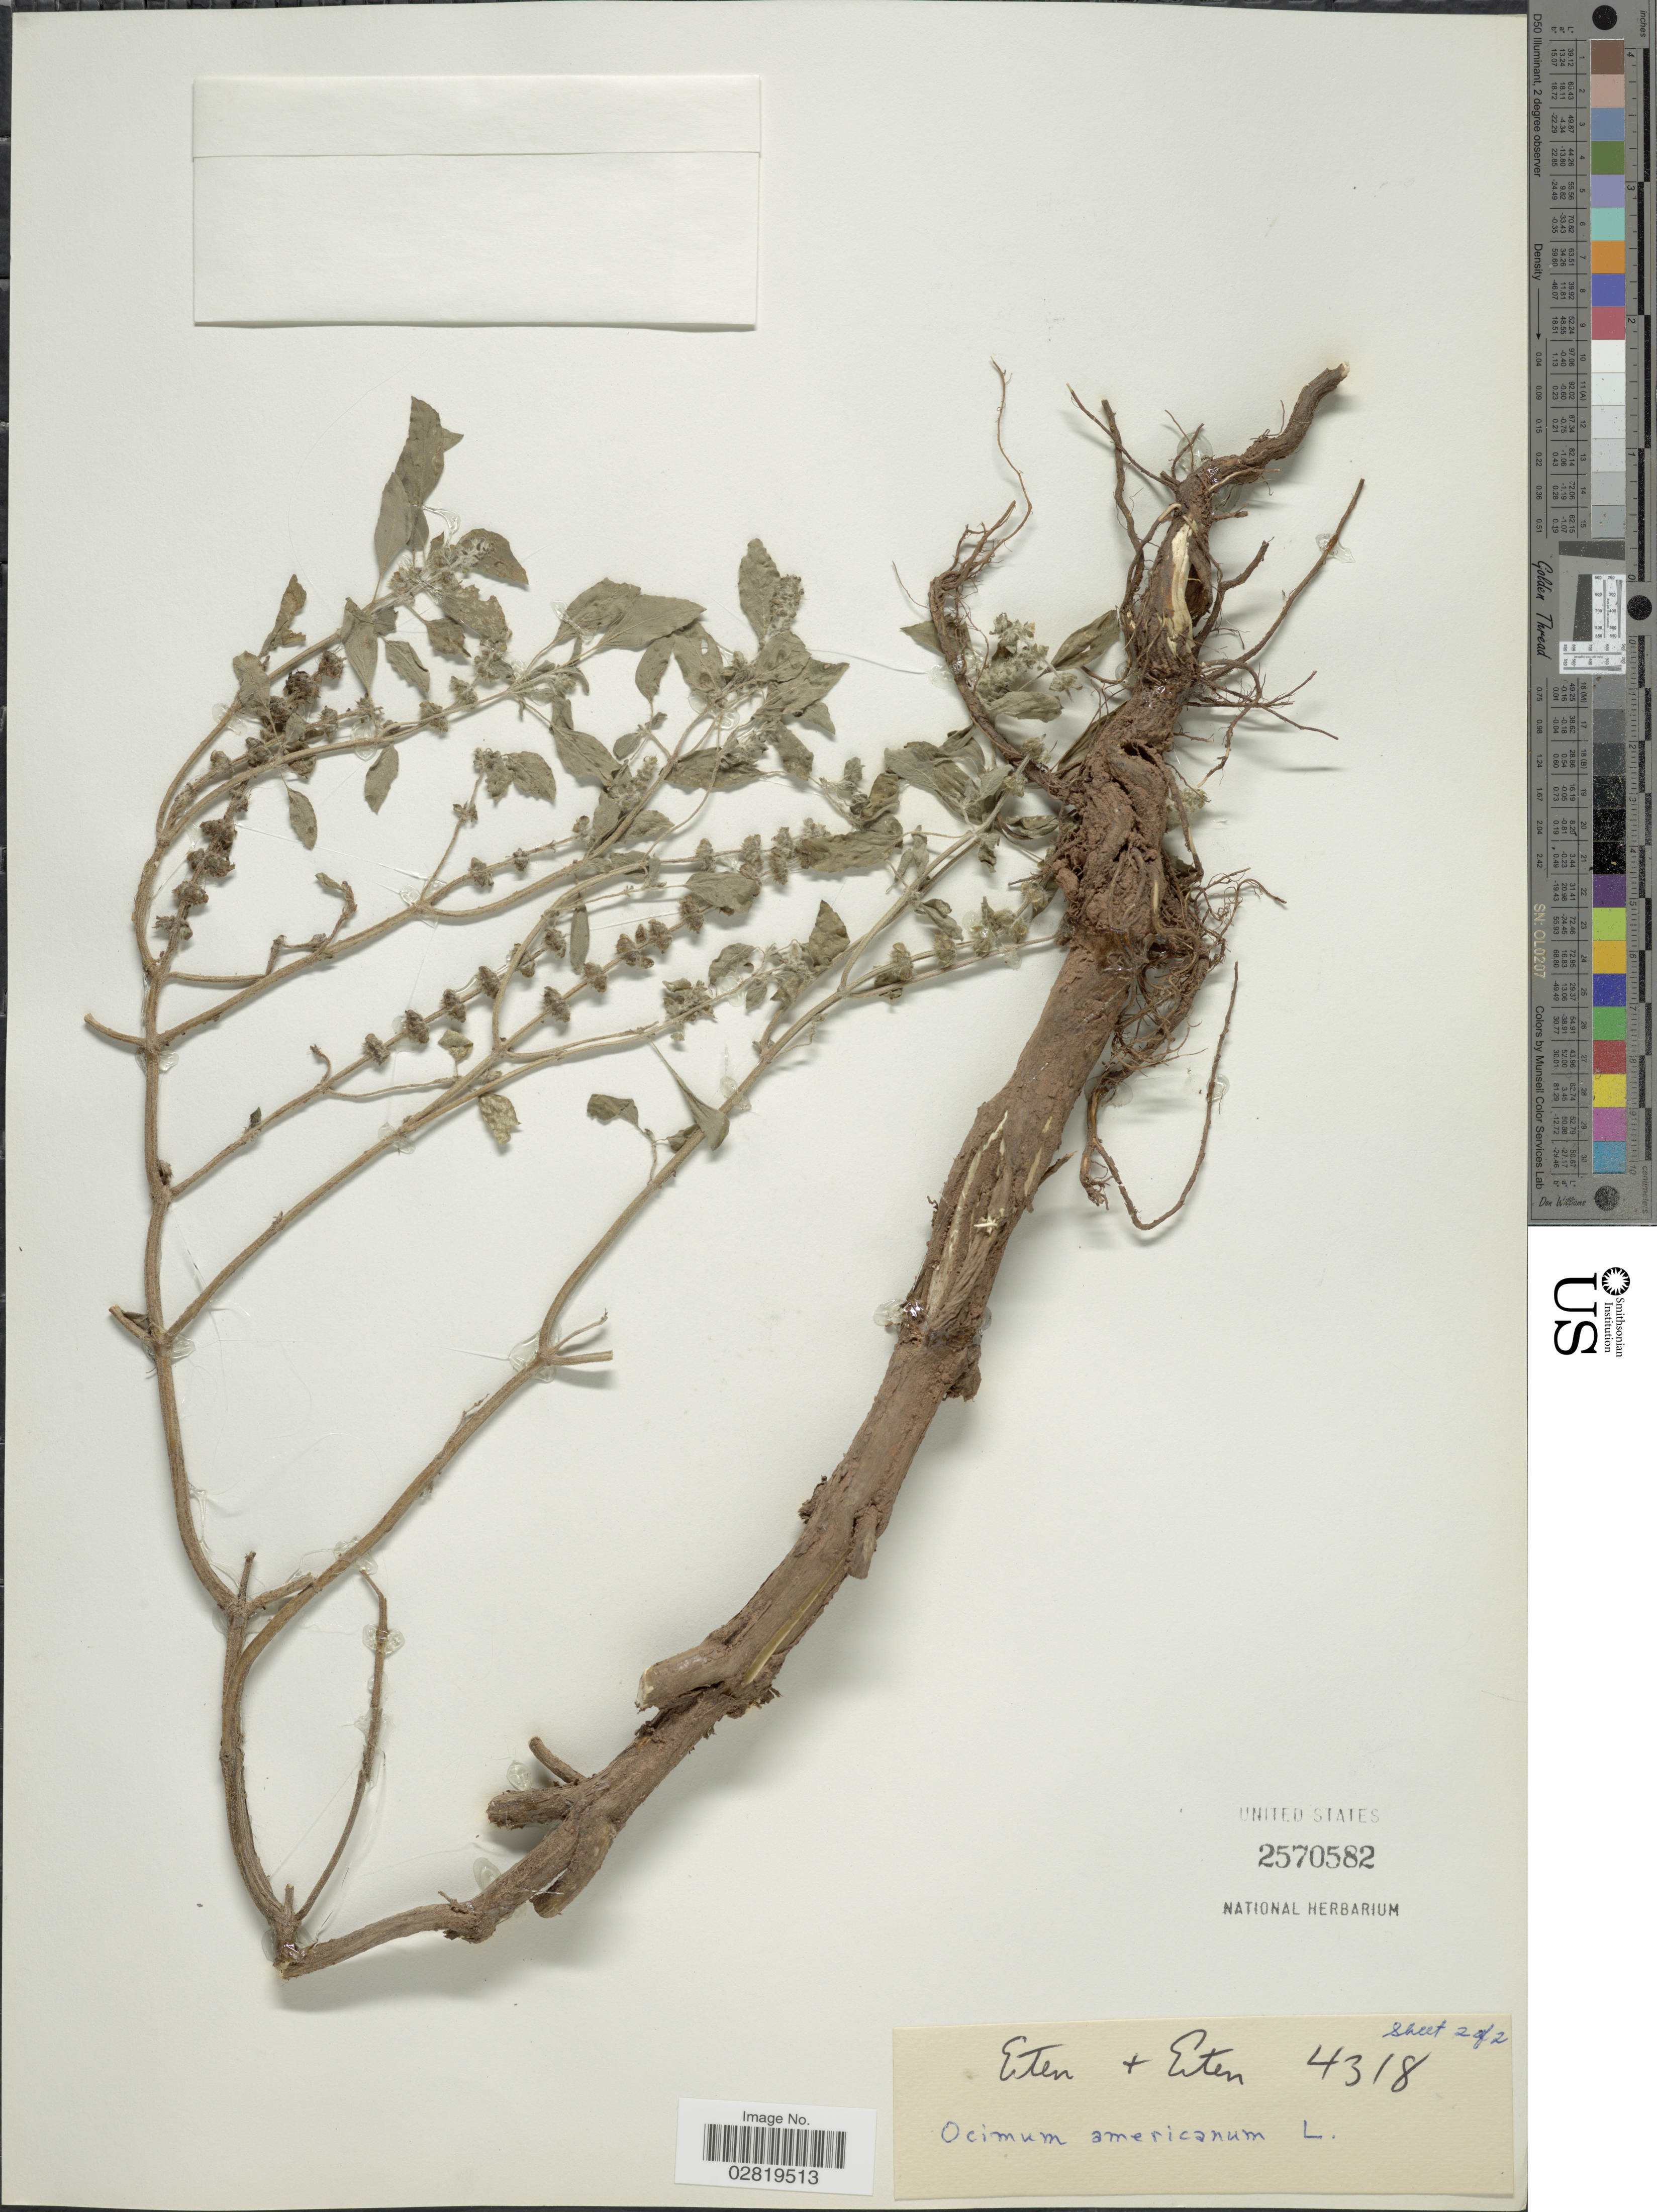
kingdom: Plantae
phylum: Tracheophyta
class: Magnoliopsida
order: Lamiales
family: Lamiaceae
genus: Ocimum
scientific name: Ocimum americanum var. americanum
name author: L.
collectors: -- Eiten & -- Eiten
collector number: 4318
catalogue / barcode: US 2570582